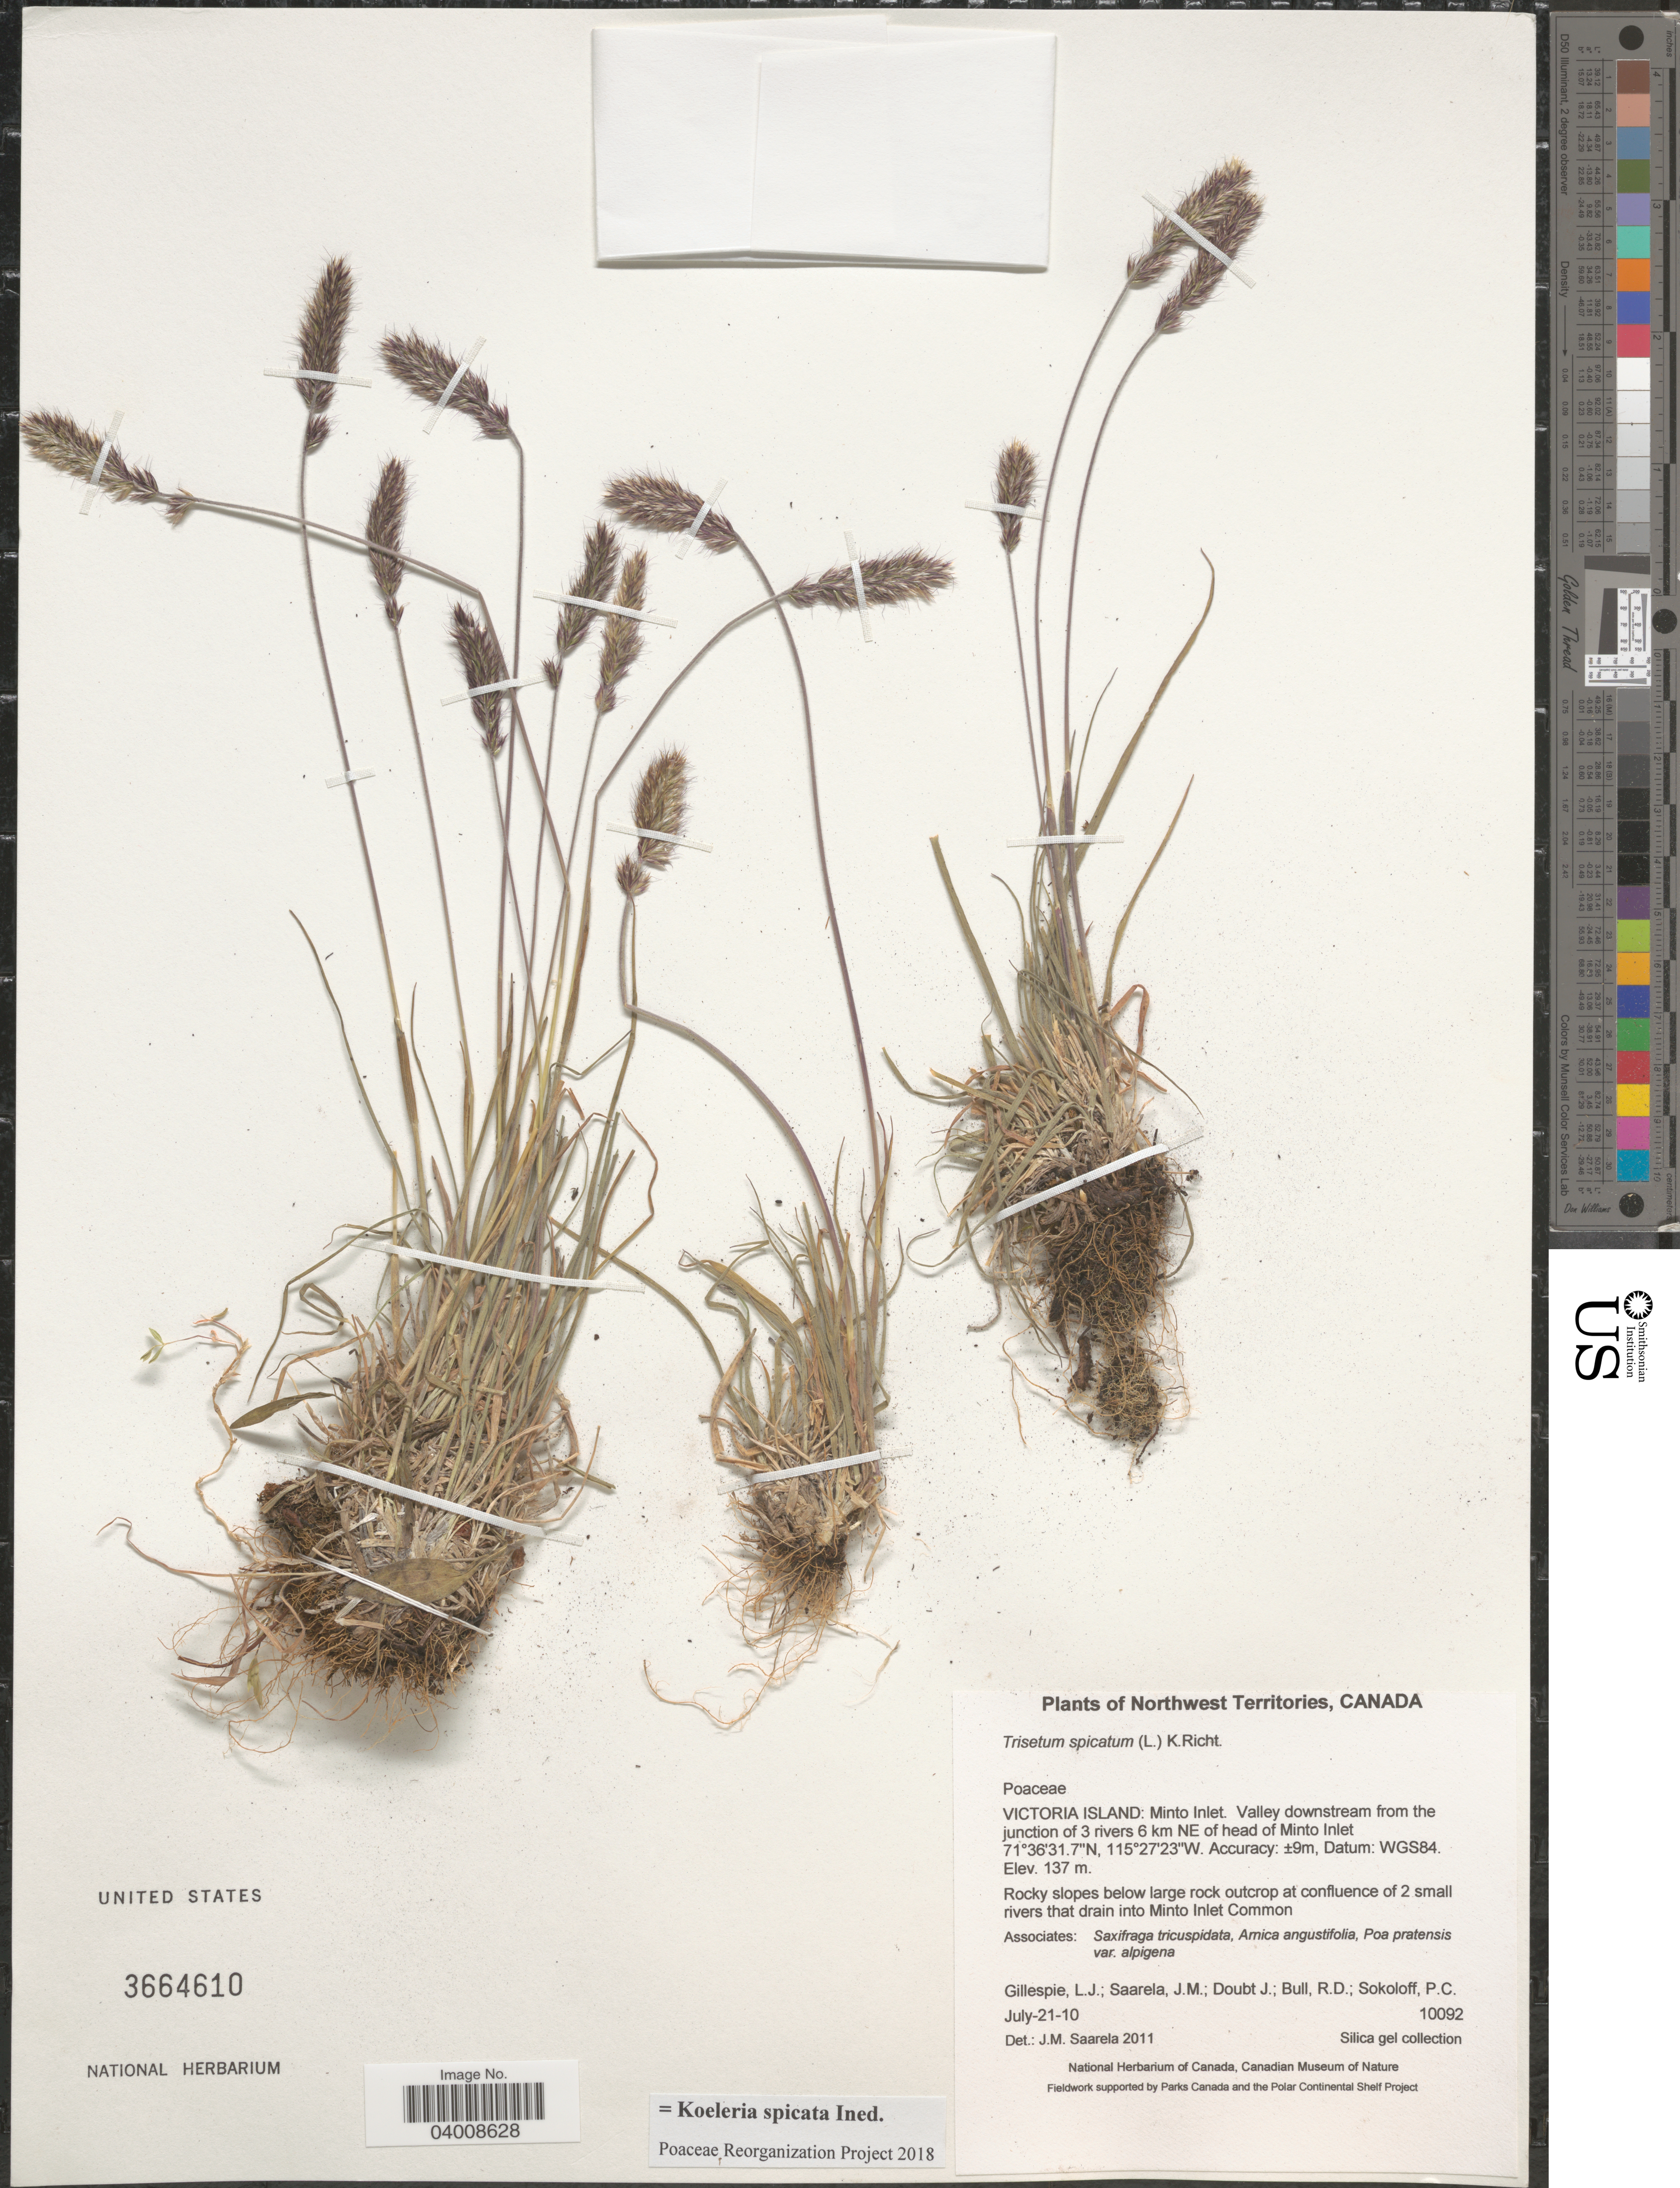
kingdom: Plantae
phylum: Tracheophyta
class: Liliopsida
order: Poales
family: Poaceae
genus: Koeleria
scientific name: Koeleria spicata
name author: (L.) Barberá et al.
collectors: L. Gillespie, J. Saarela, J. Doubt, R. Bull & et al.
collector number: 10092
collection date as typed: Transcribed d/m/y: 21/7/10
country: Canada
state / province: Northwest Territories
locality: Victoria Island: Minto Inlet. Valley downstream from the junction of 3 rivers 6 km NE of head of Minto Inlet. Rocky slopes below large rock outcrop at confluence of 2 small rivers that drain into Minto Inlet Common.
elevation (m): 137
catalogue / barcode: US 3664610